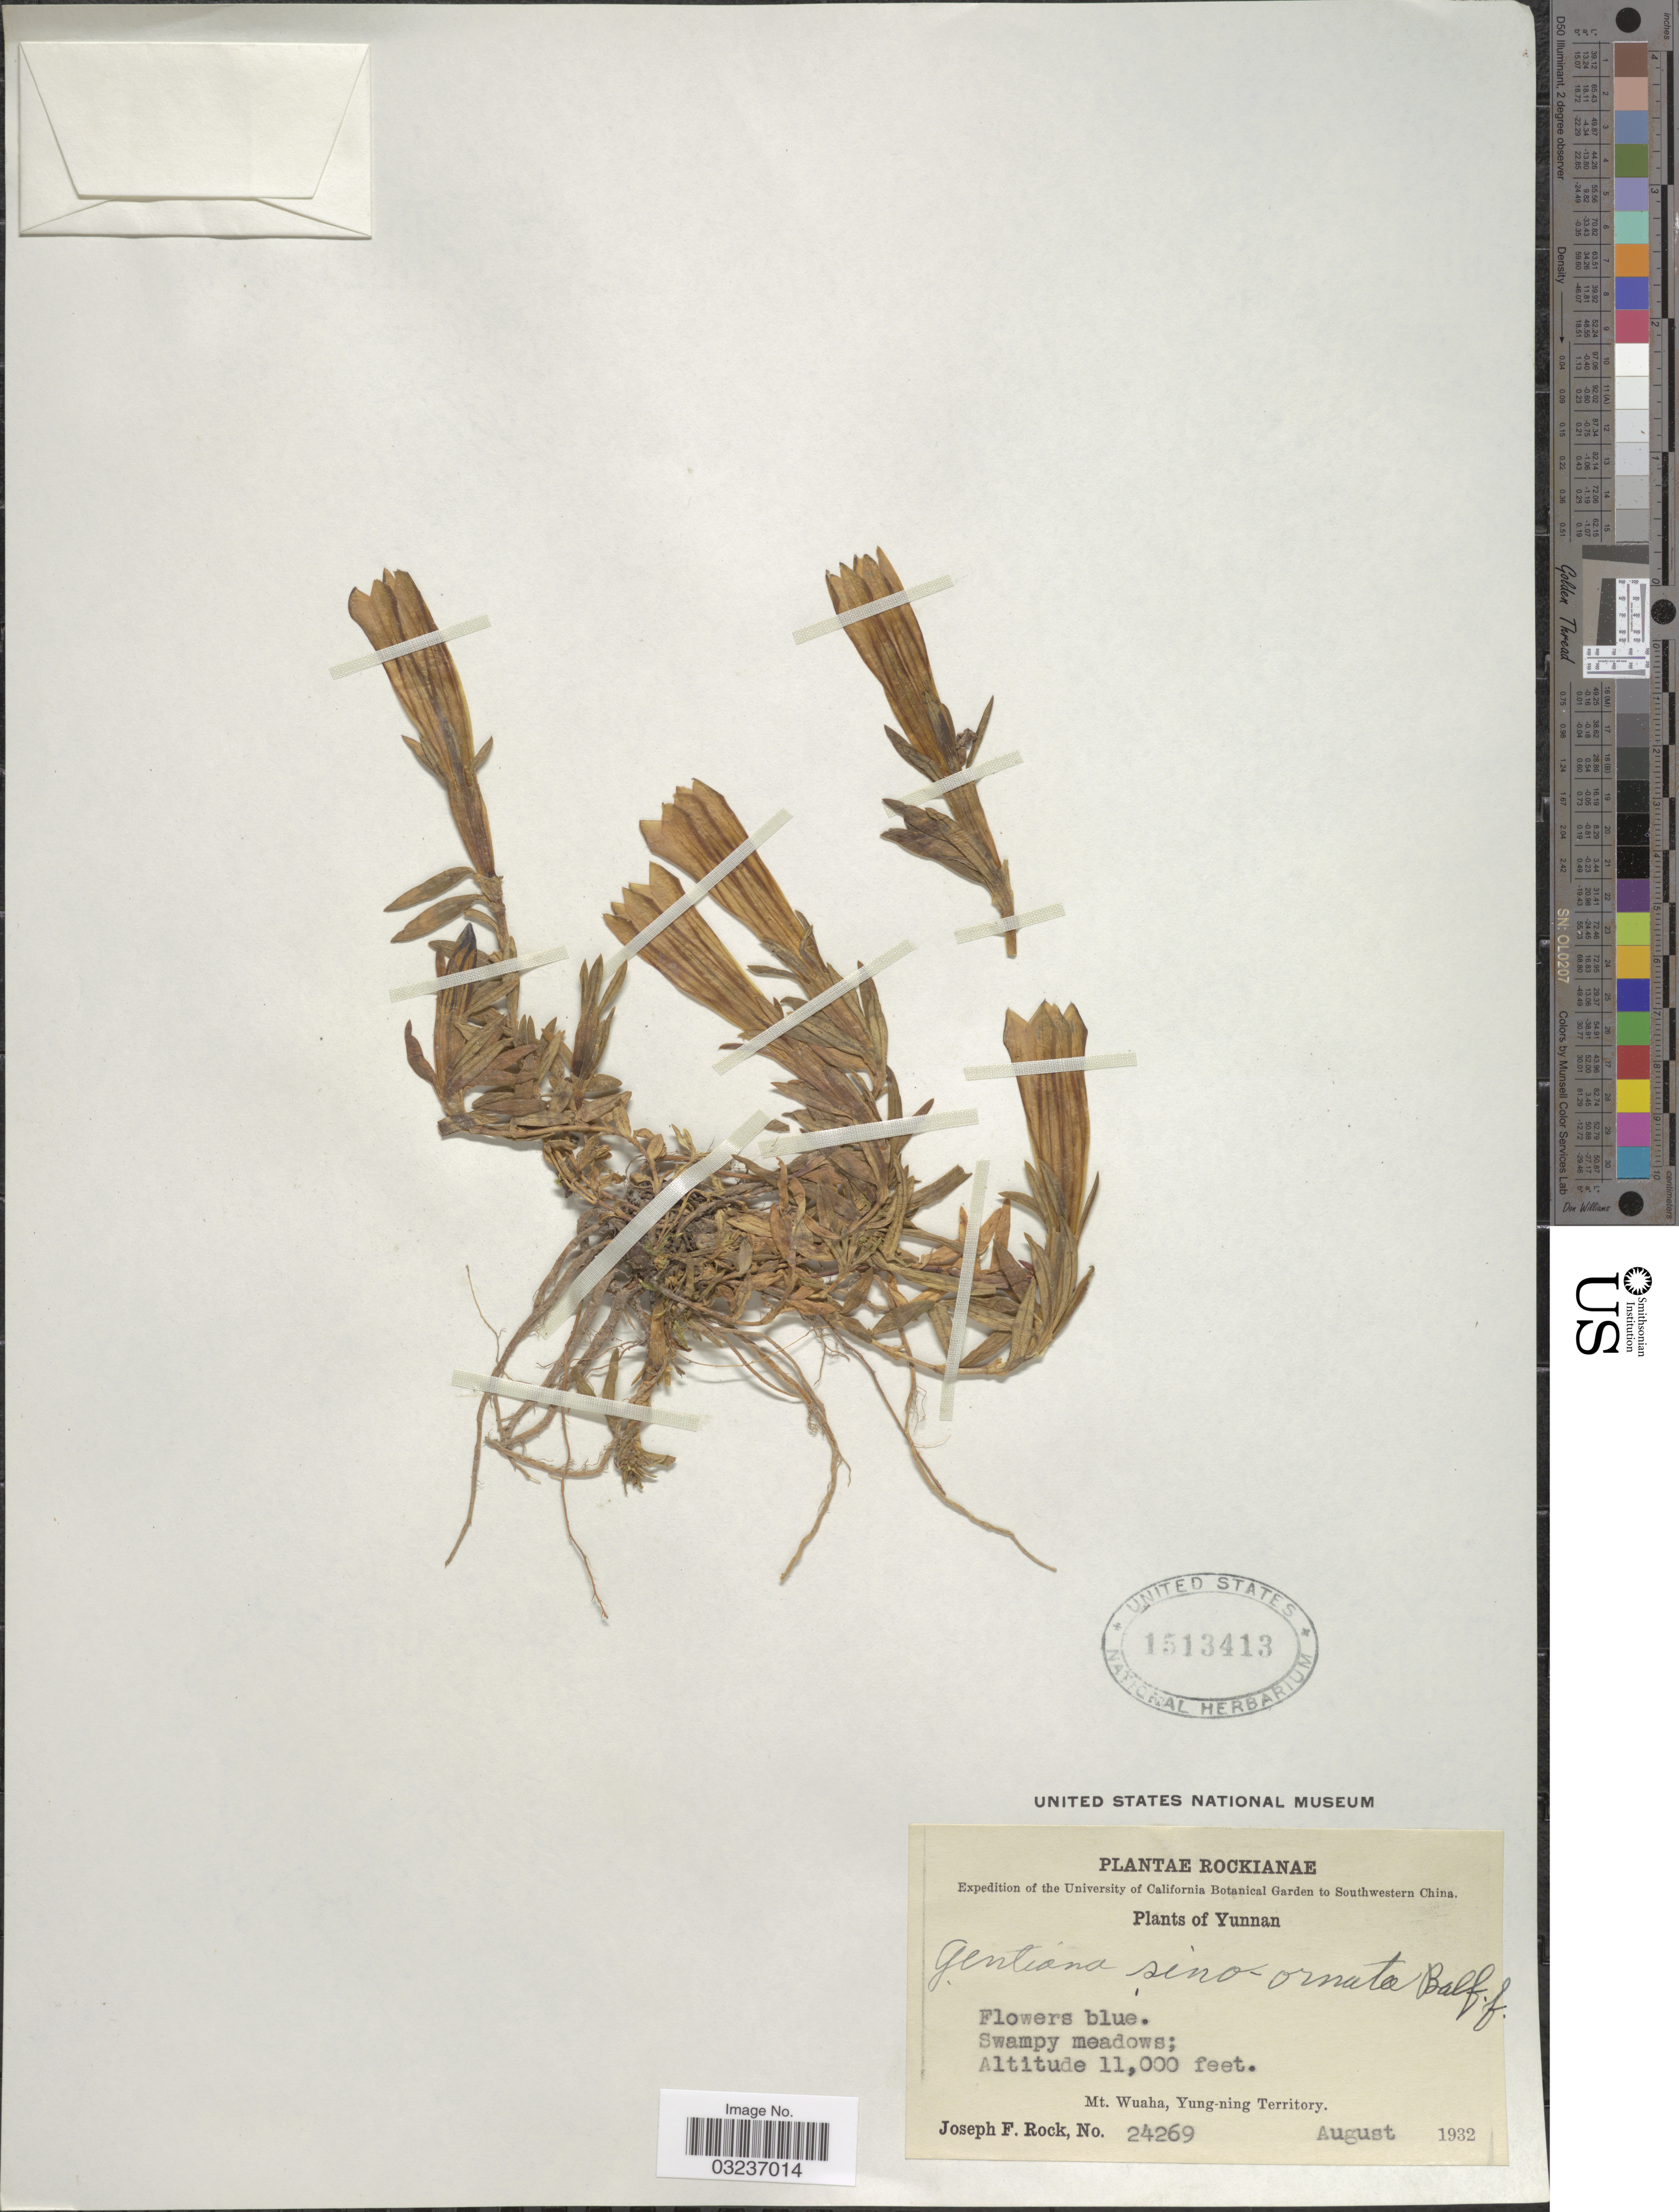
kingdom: Plantae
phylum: Tracheophyta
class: Magnoliopsida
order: Gentianales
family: Gentianaceae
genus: Gentiana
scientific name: Gentiana sino-ornata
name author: Balf. f.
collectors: J. F. Rock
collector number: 24269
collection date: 1932-08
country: China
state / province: Yunnan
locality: Southwestern China, Mt. Wuaha, Yung-ning Territory.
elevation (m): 3353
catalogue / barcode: US 1513413